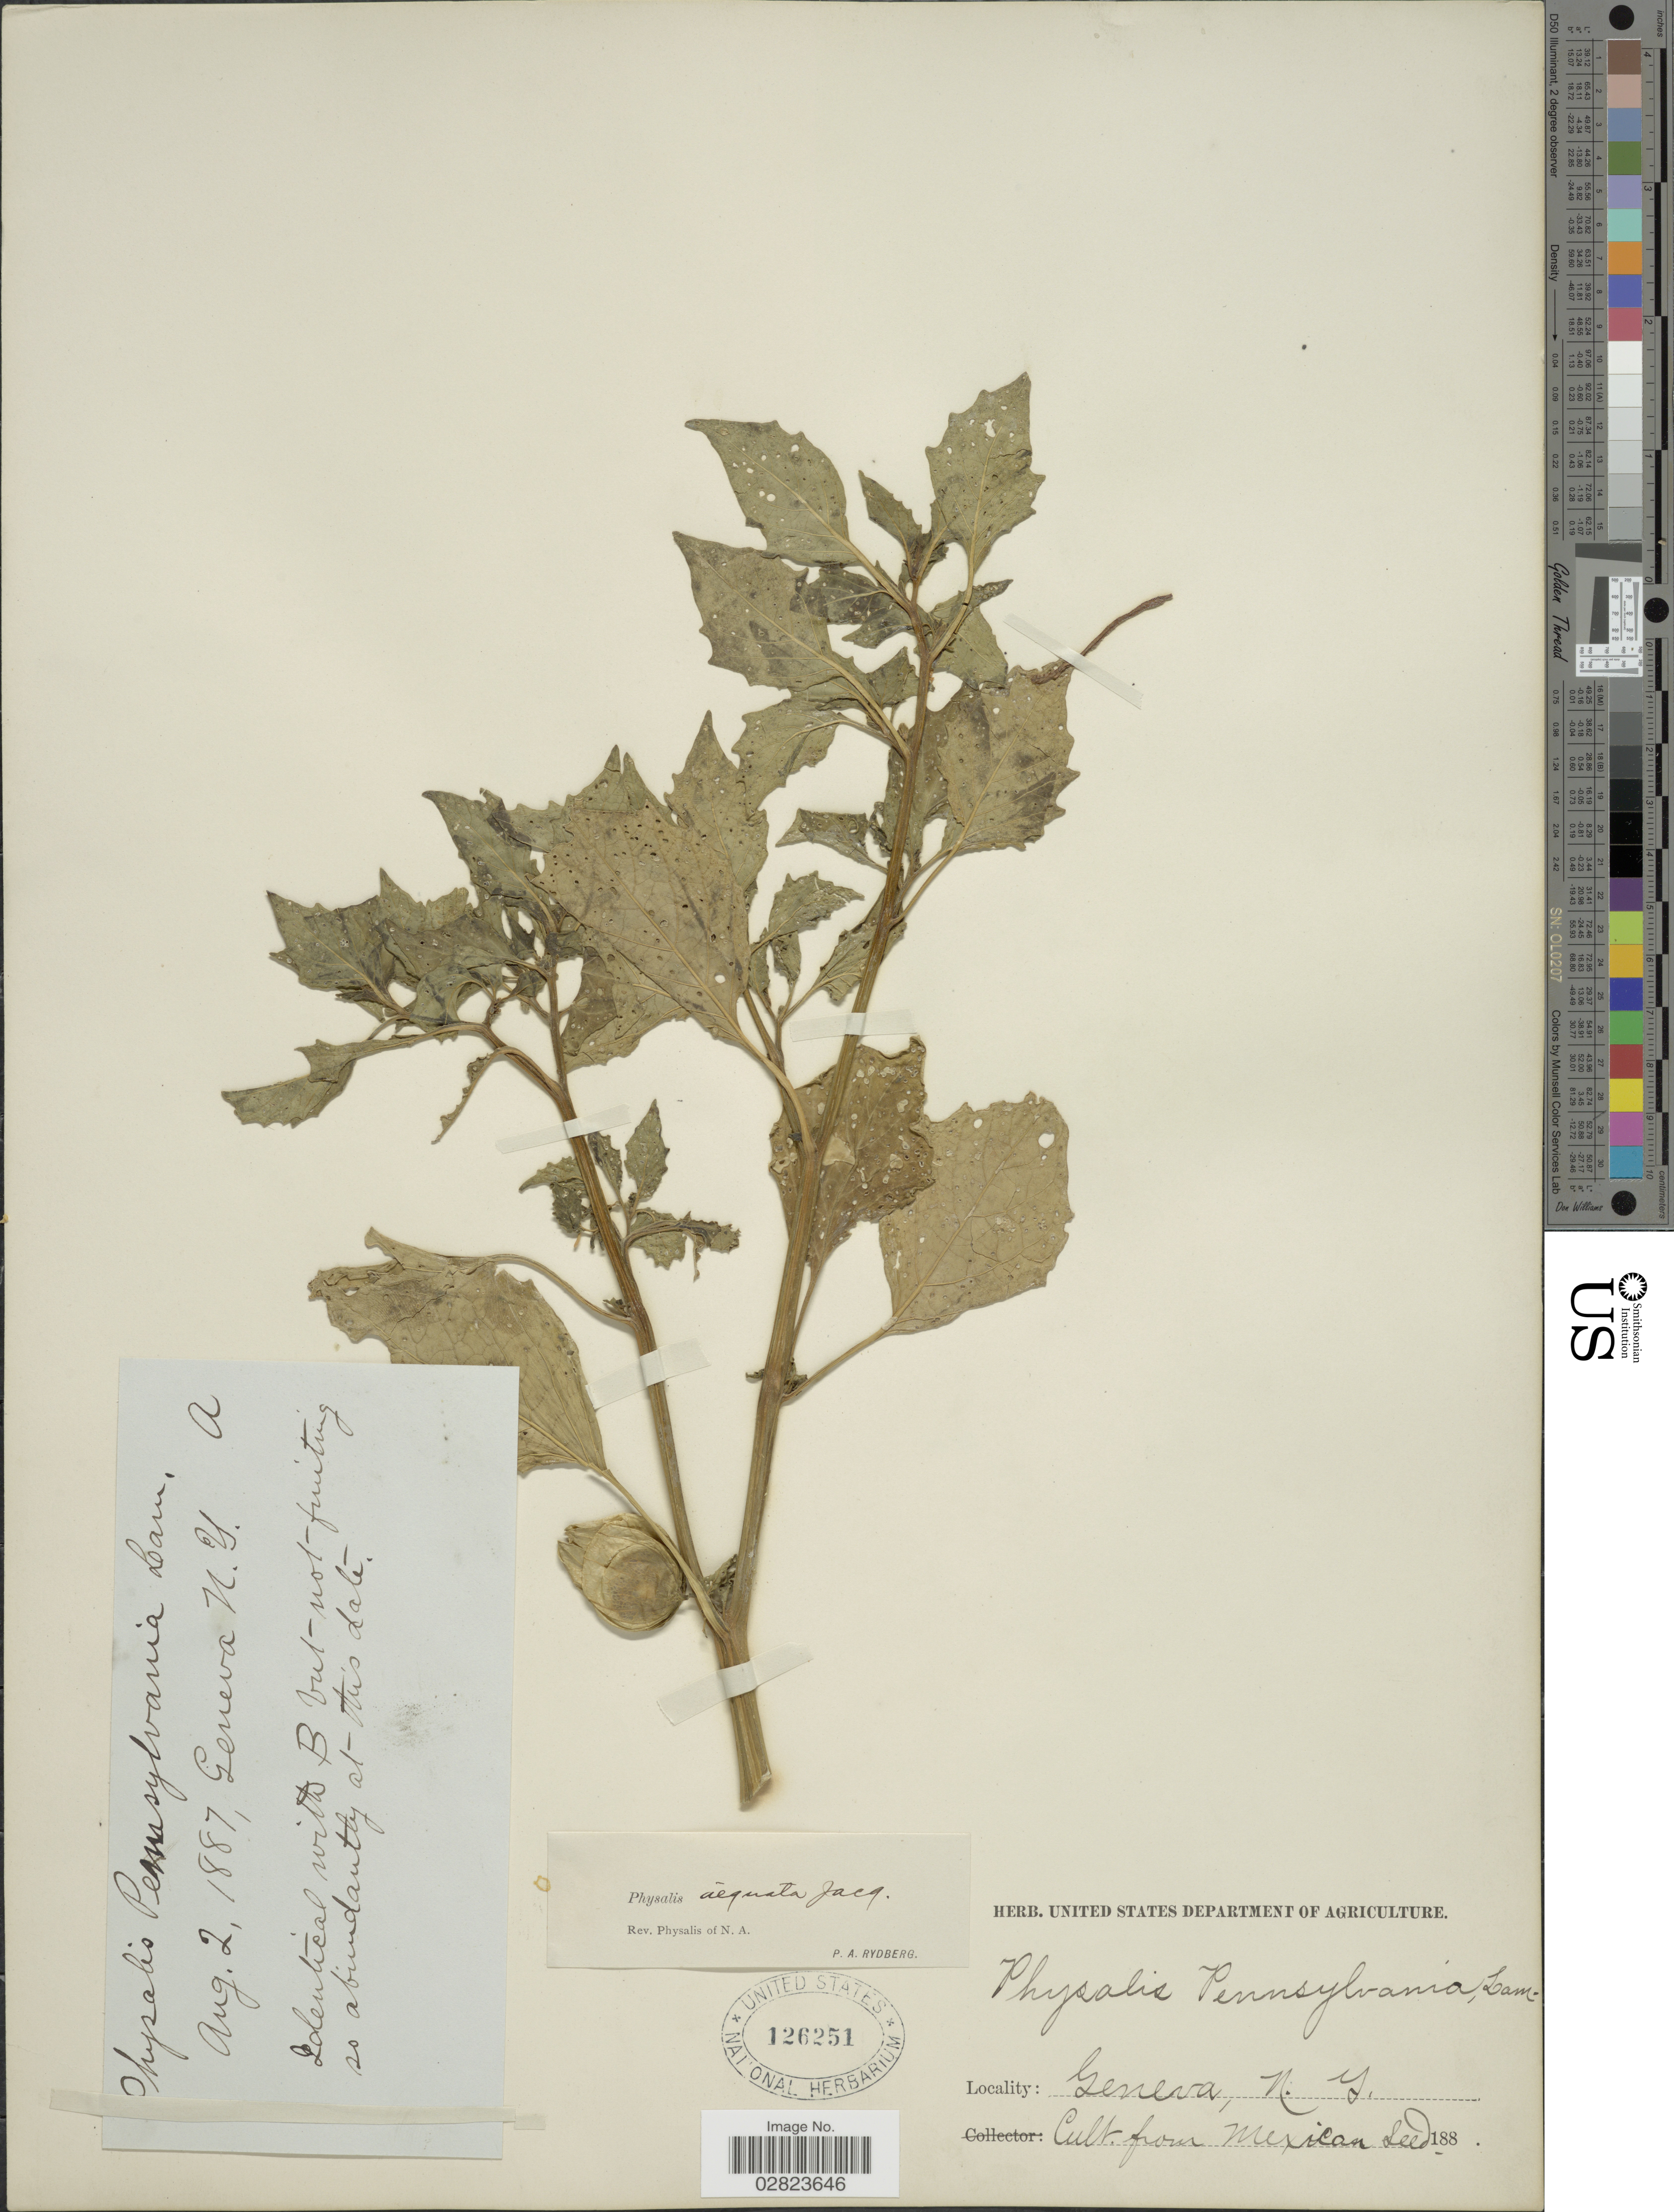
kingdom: Plantae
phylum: Tracheophyta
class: Magnoliopsida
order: Solanales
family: Solanaceae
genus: Physalis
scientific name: Physalis ixocarpa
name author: Brot. ex Hornem.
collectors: ex herb. U. S. Department of Agriculture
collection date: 1887-08-02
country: United States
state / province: New York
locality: Geneva. Cult. from Mexican Seed.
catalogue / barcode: US 126251